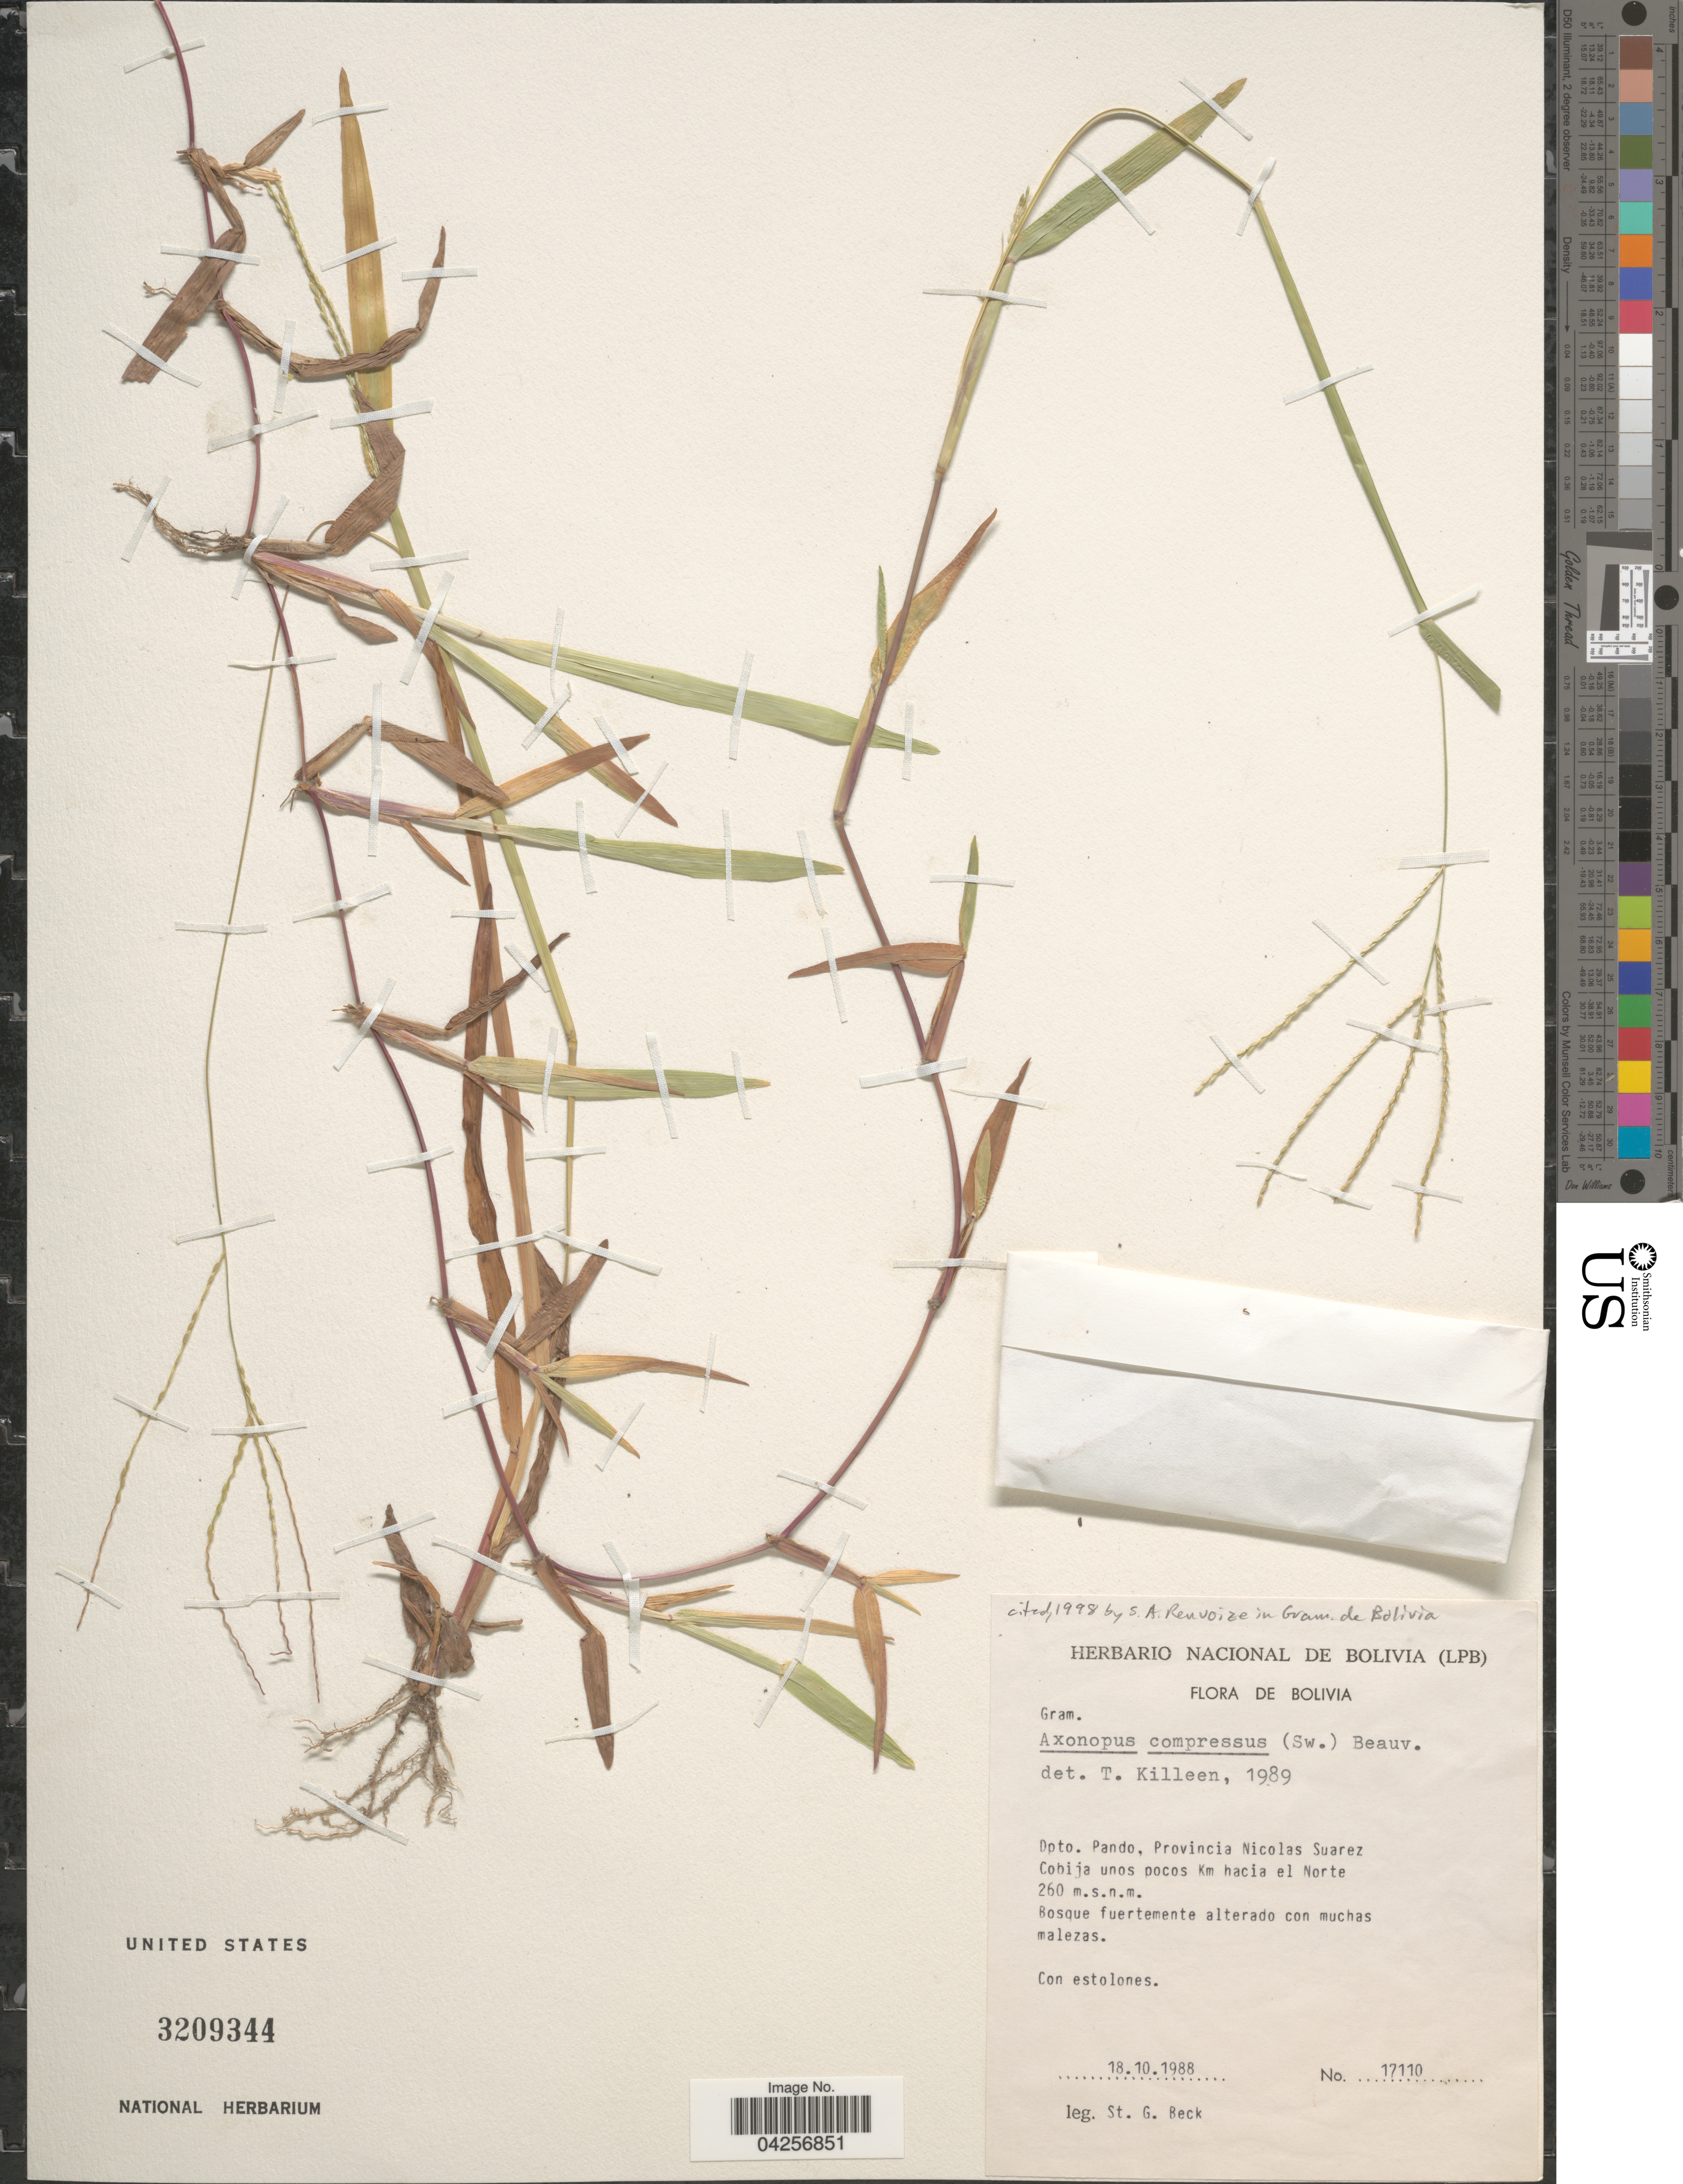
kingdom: Plantae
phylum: Tracheophyta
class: Liliopsida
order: Poales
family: Poaceae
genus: Axonopus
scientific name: Axonopus cuatrecasasii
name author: G.A. Black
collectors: S. G. Beck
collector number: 17110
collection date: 1988-10-18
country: Bolivia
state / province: Pando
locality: Dpto. Pando, Provincia Nicolas Suarez. Cobija unos pocos Km hacia el Norte.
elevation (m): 260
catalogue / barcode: US 3209344